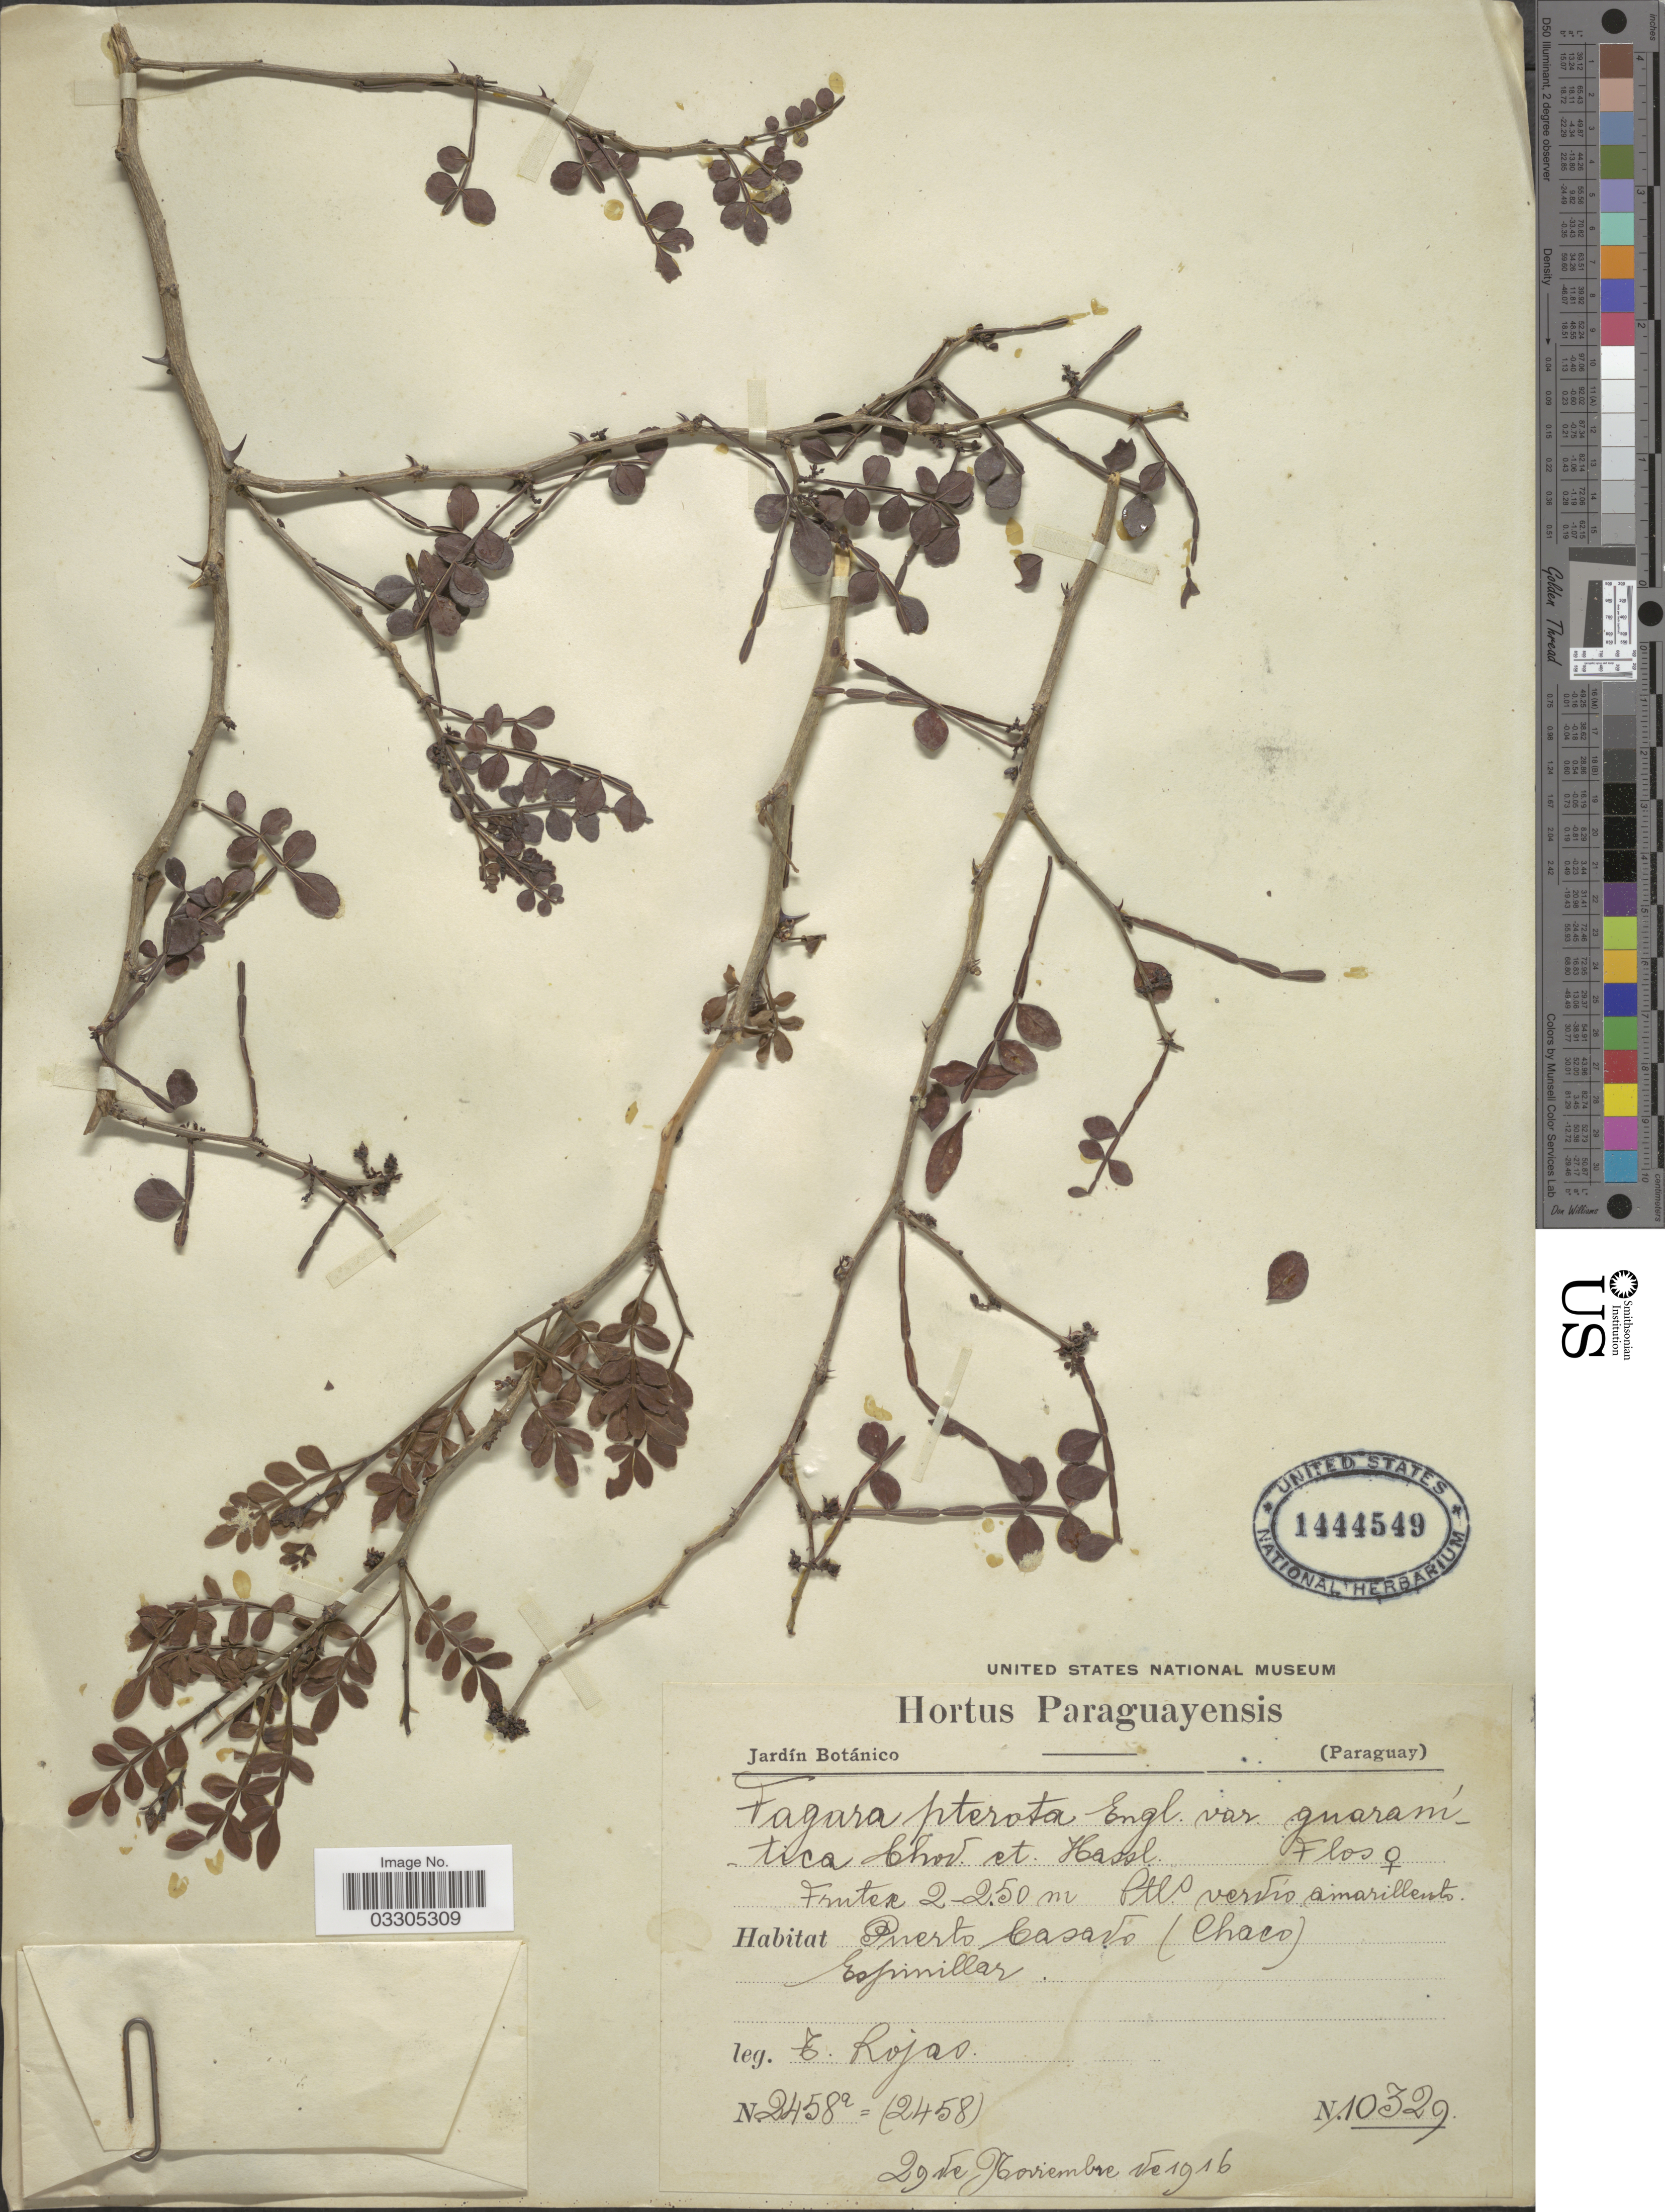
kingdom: Plantae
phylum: Tracheophyta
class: Magnoliopsida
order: Sapindales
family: Rutaceae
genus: Zanthoxylum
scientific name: Zanthoxylum fagara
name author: (L.) Sarg.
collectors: T. Rojas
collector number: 2458a=(2458)/10329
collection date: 1916-11-29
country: Paraguay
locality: Puerto Casado (Chacho). Espinillar.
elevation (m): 2250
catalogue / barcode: US 1444549